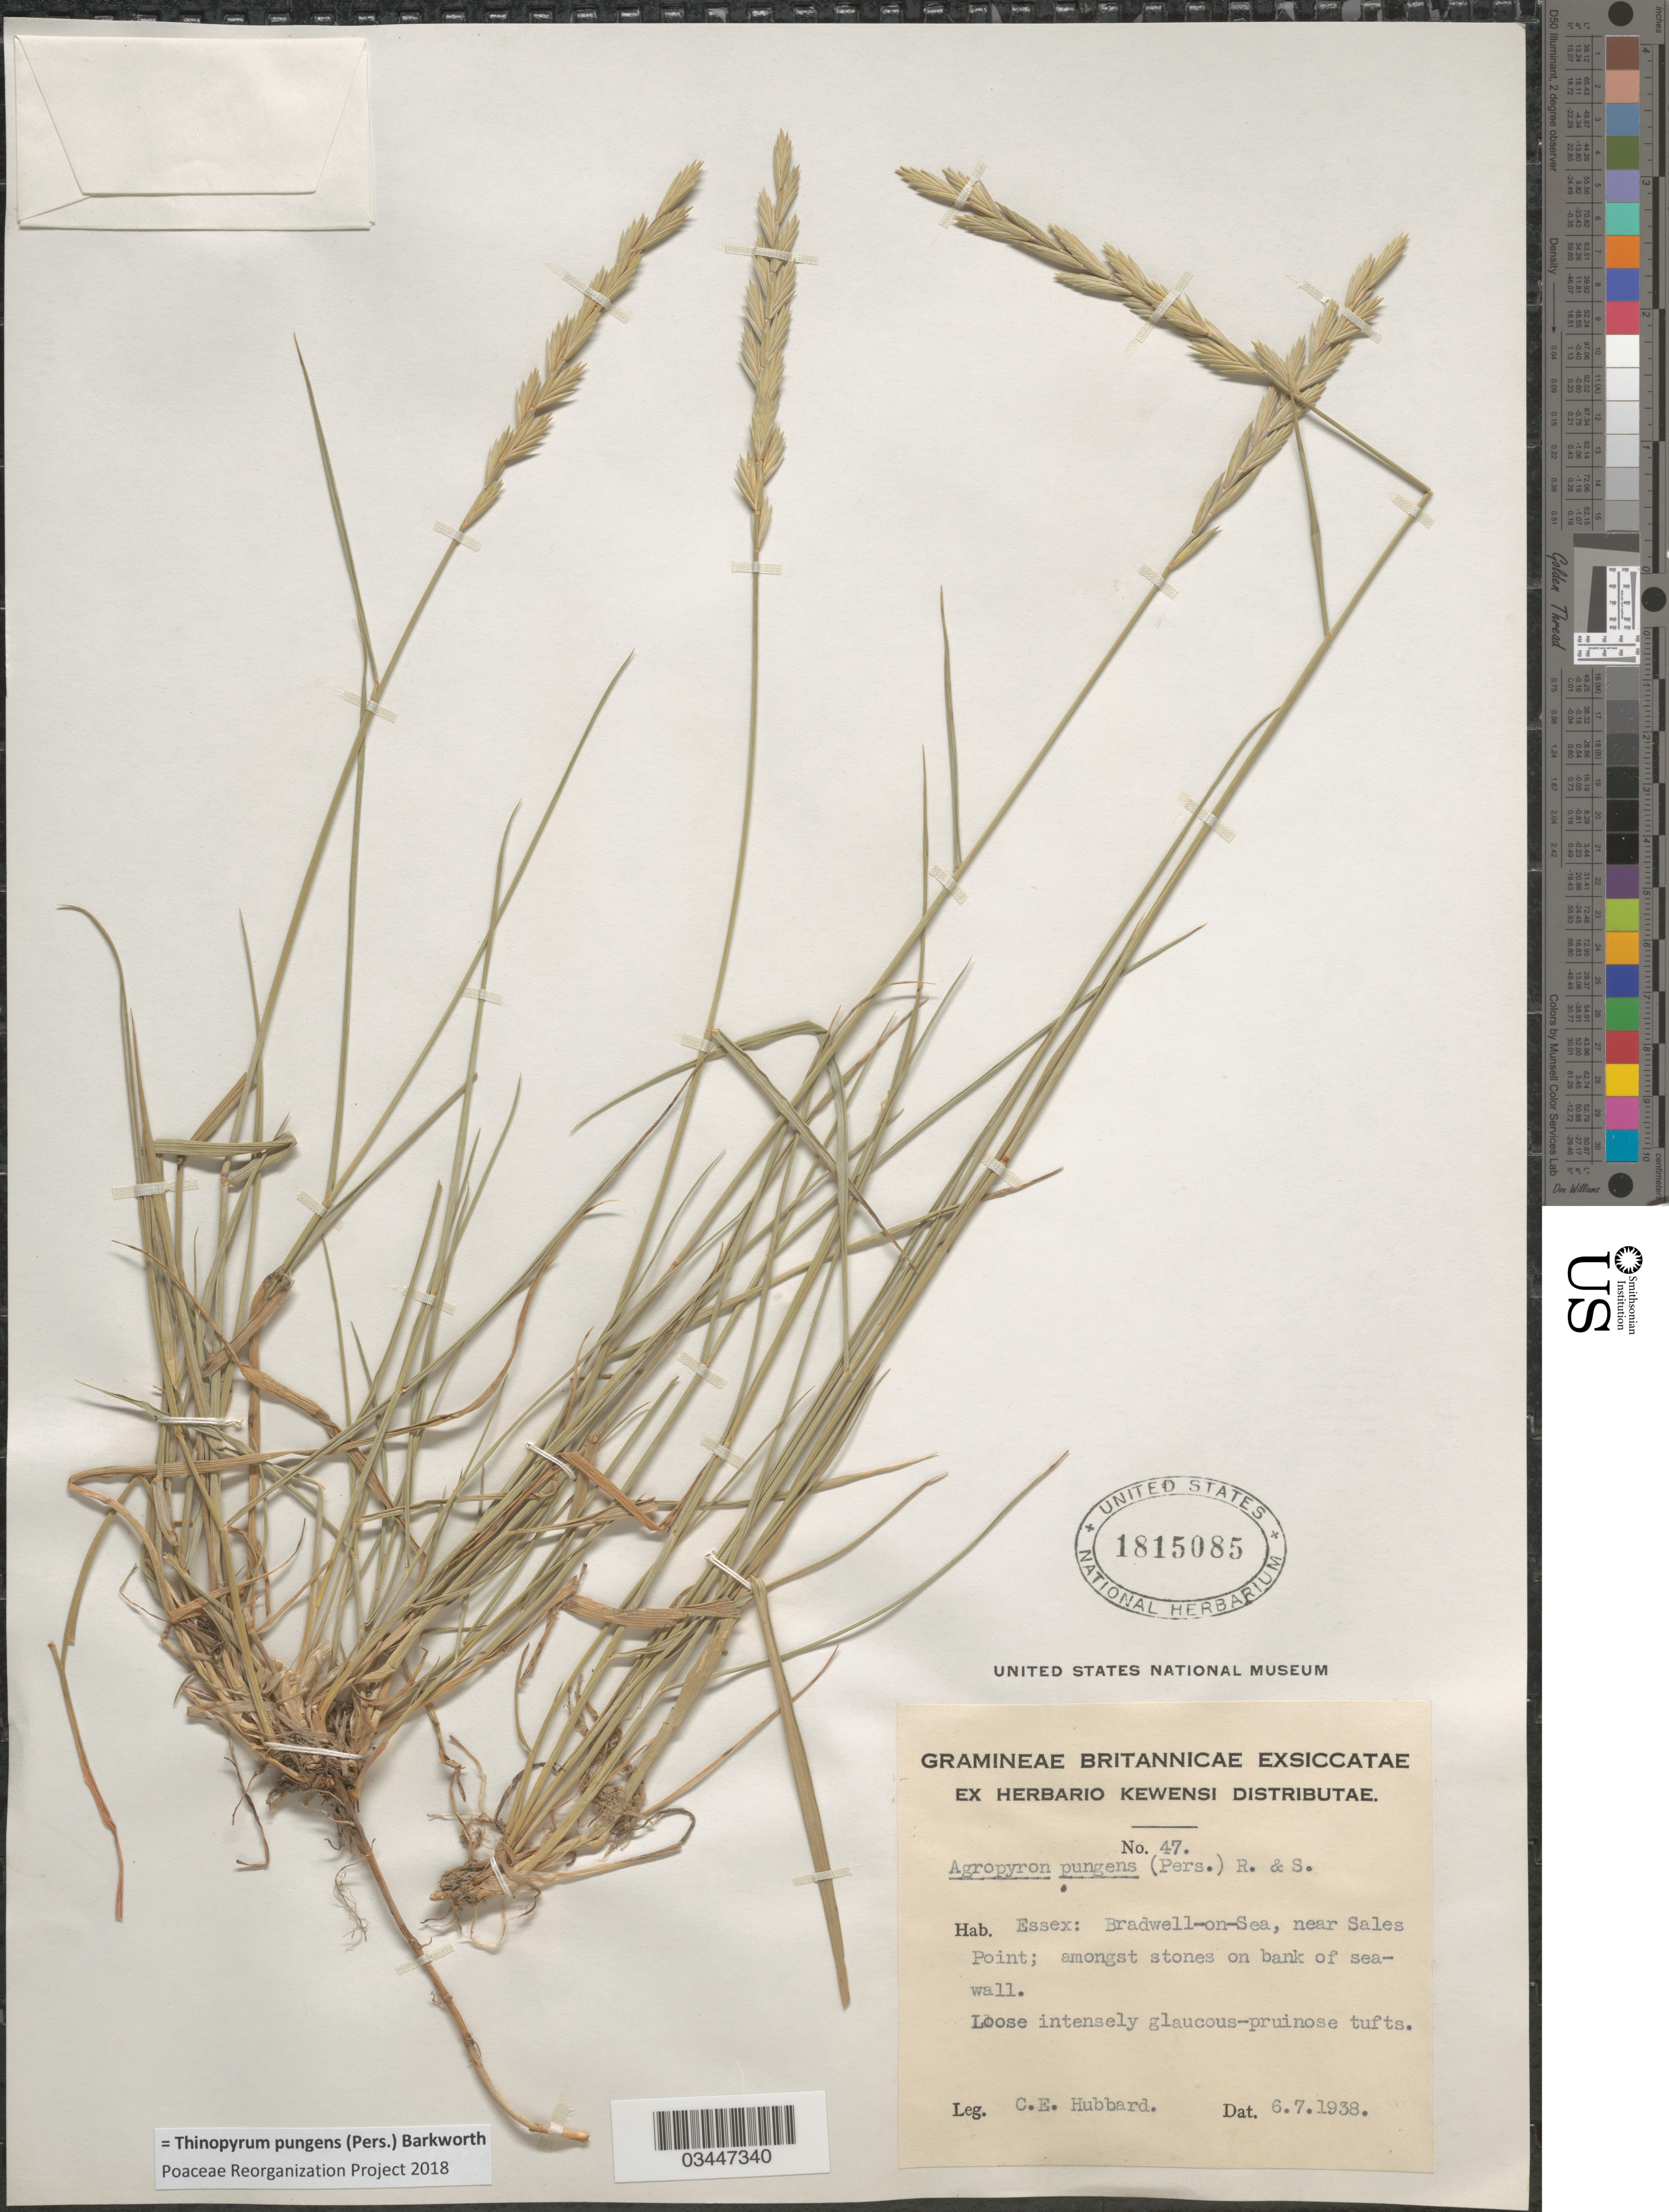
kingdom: Plantae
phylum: Tracheophyta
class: Liliopsida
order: Poales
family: Poaceae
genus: Thinopyrum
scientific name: Thinopyrum pungens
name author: (Pers.) Barkworth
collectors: C. E. Hubbard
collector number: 47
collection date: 1938-07-06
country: United Kingdom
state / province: England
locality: Britannicae. Essex: Bradwell-on-Sea, near Sales Point; amongst stones on bank of seawall.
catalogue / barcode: US 1815085